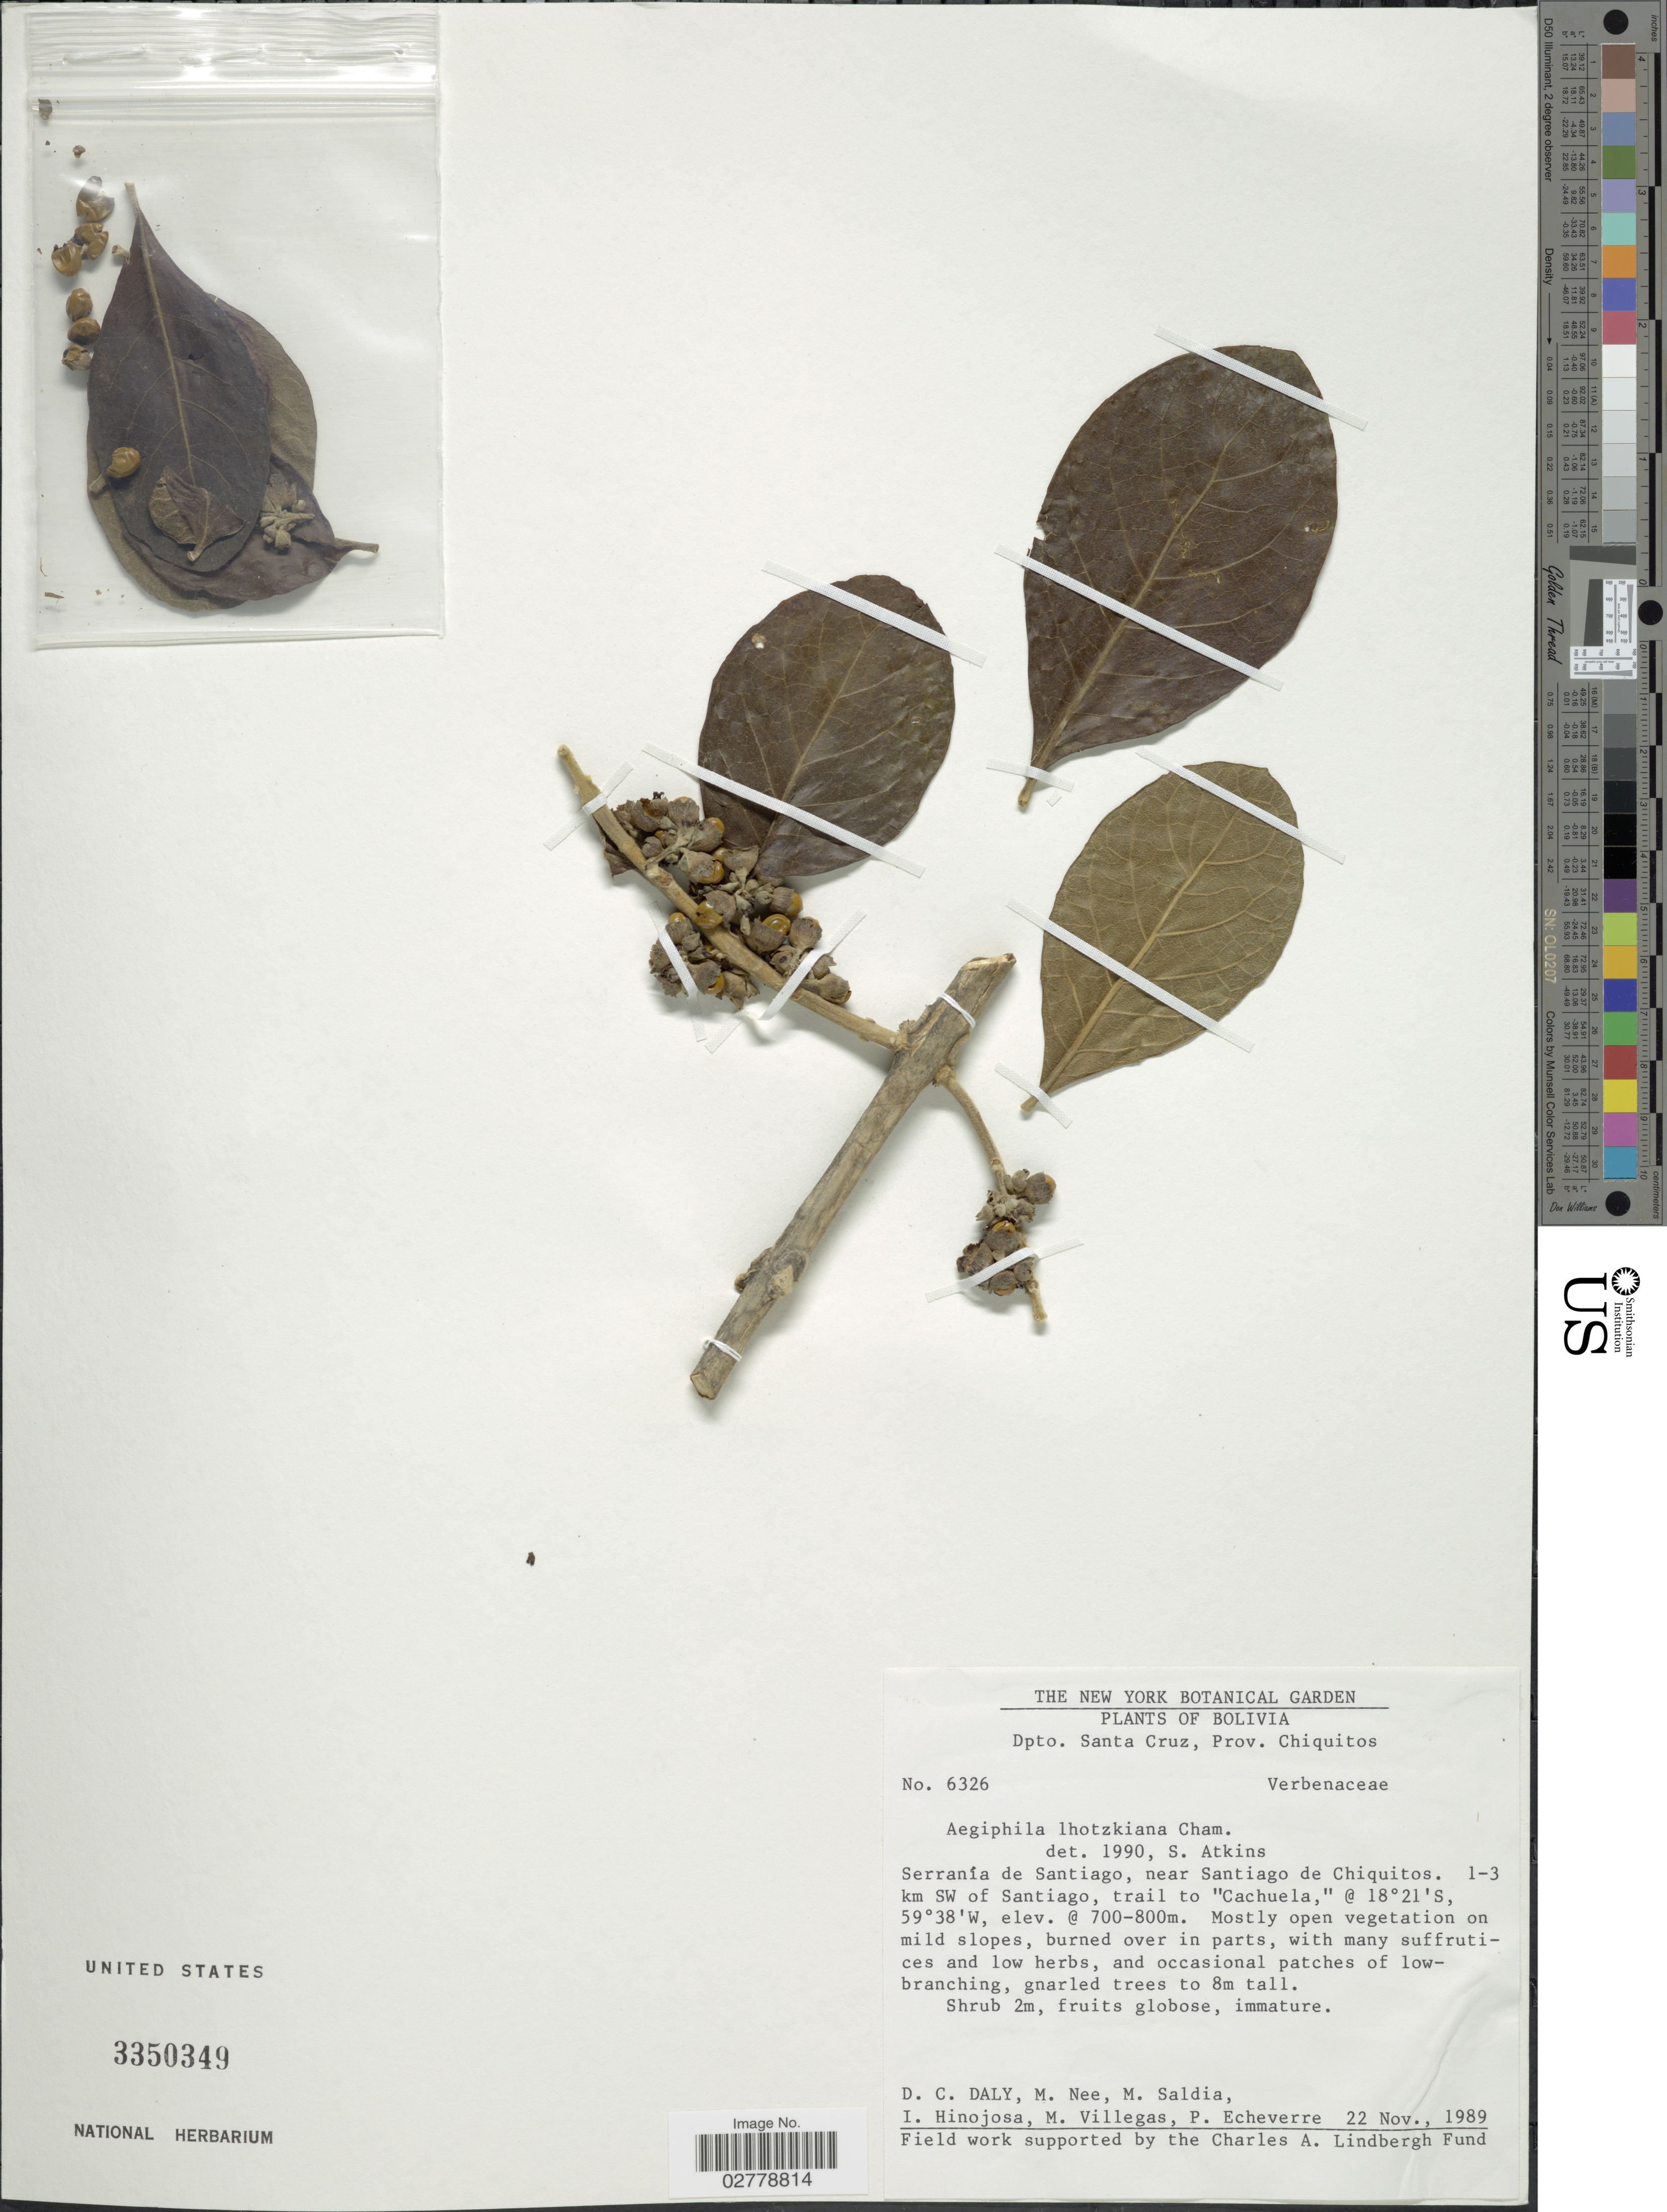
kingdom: Plantae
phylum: Tracheophyta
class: Magnoliopsida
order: Lamiales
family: Lamiaceae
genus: Aegiphila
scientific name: Aegiphila lhostikiana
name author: Cham.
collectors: D. C. Daly, M. Nee, M. Saldia, I. Hinojosa & et al.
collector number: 6326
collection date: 1989-11-22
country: Bolivia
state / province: Santa Cruz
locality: Dpto. Santa Cruz, Prov. Chiquitos, Serranía de Santiago, near Santiago de Chiquitos. 1-3 km SW Santiago, trail to "Cachuela".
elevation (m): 700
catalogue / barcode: US 3350349